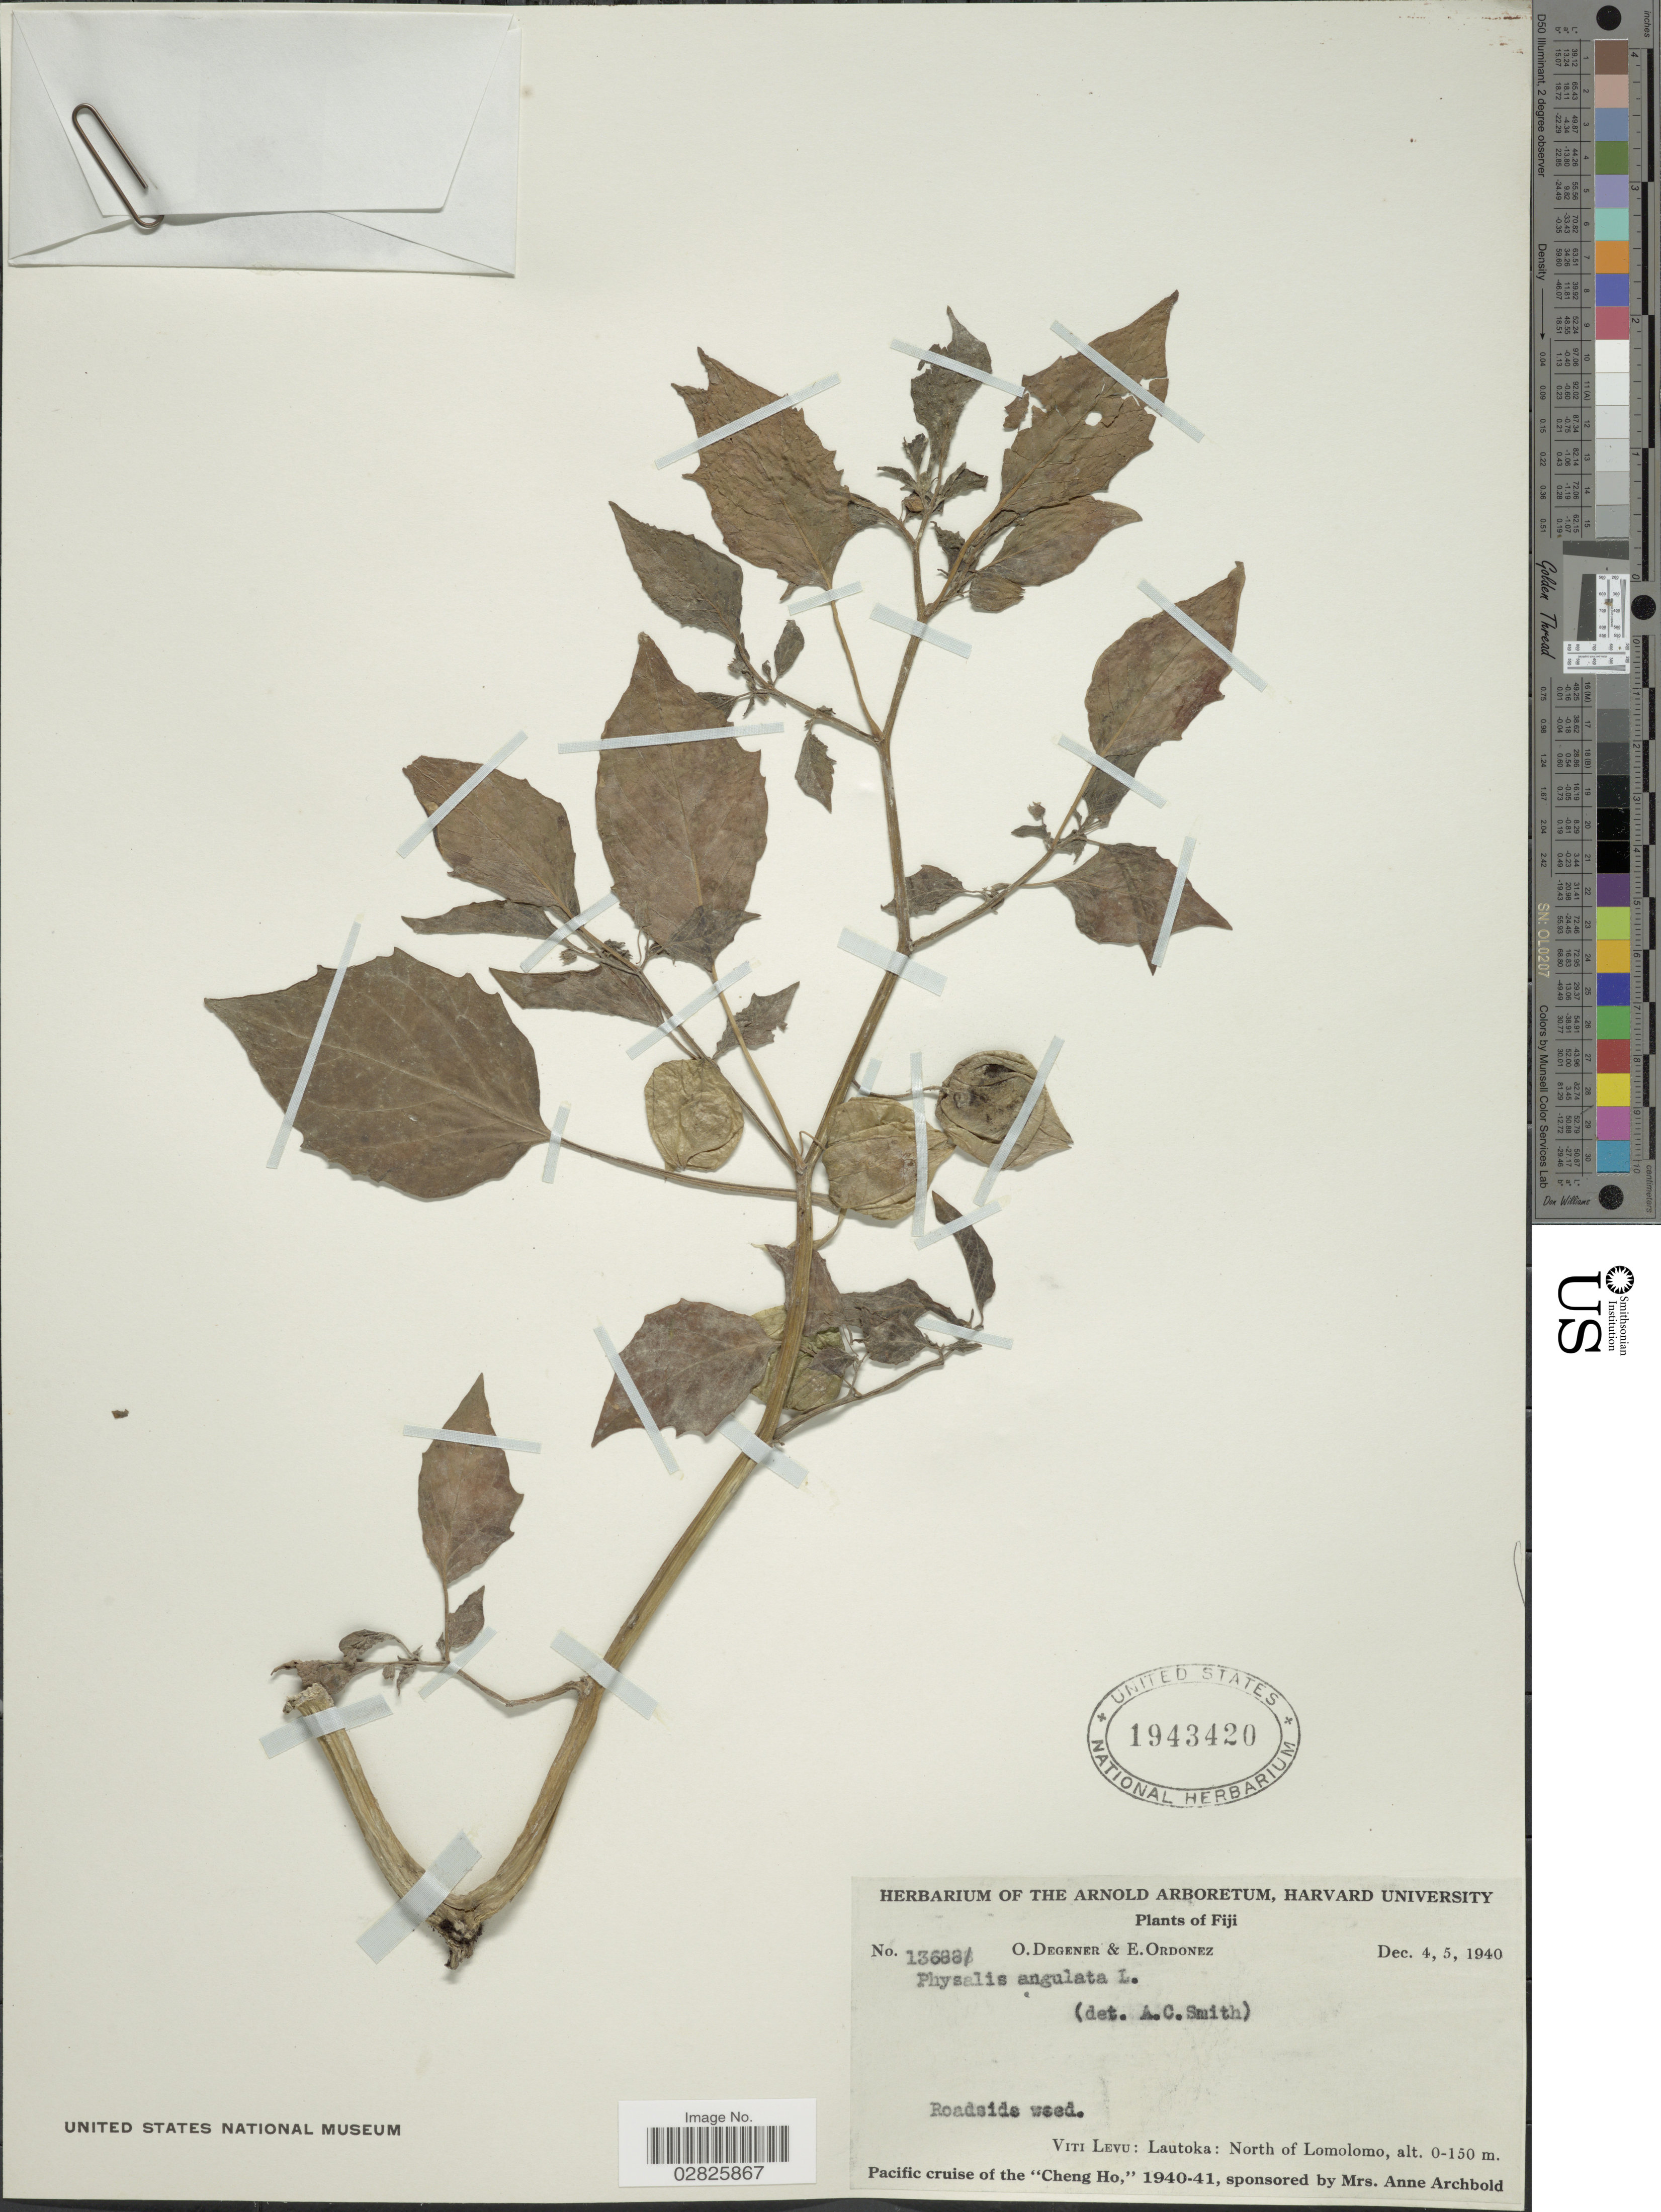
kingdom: Plantae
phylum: Tracheophyta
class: Magnoliopsida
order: Solanales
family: Solanaceae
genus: Physalis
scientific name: Physalis angulata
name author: L.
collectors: O. Degener & E. Ordonez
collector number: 136881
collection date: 1940-12-04/1940-12-05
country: Fiji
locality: Viti Levu: Lautoka: North of Lomolomo.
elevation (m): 0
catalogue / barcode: US 1943420